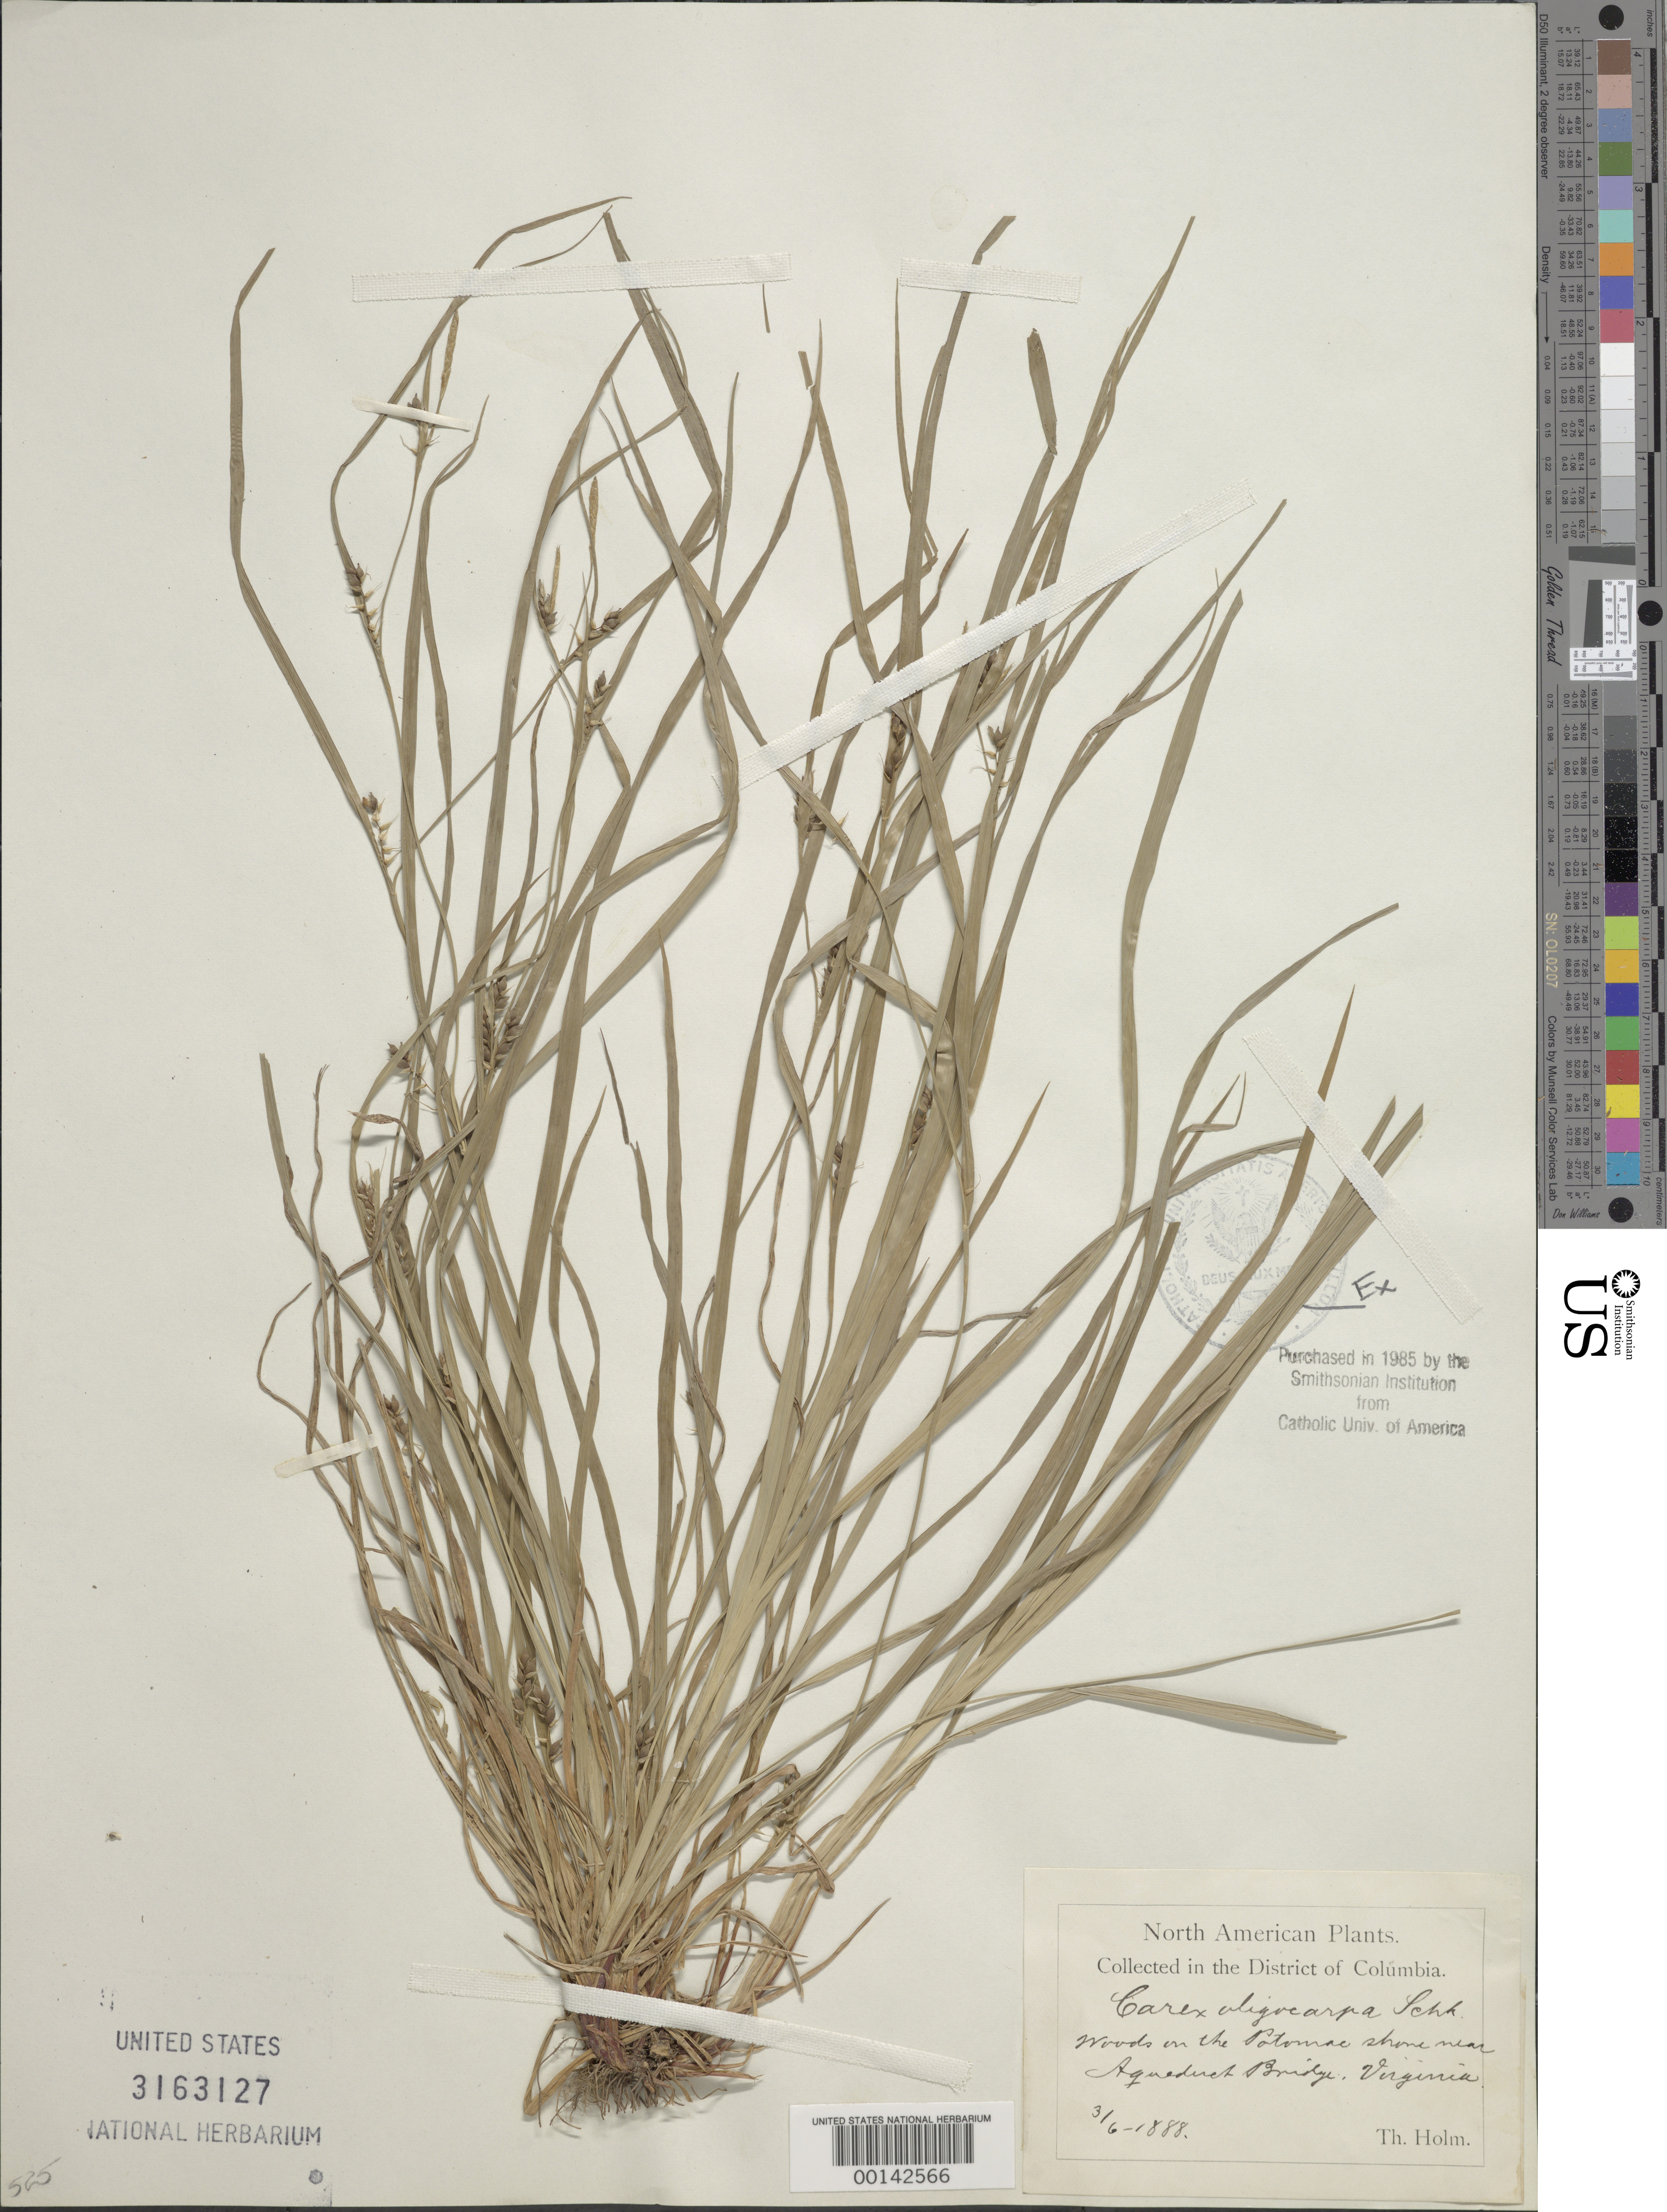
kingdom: Plantae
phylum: Tracheophyta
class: Liliopsida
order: Poales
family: Cyperaceae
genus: Carex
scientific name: Carex oligocarpa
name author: Willd.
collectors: T. Holm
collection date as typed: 03 Jun 1888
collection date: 1888-06-03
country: United States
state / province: Virginia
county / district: Fairfax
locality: Woods on Potomac shore near Aqueduct Bridge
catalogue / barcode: US 3163127